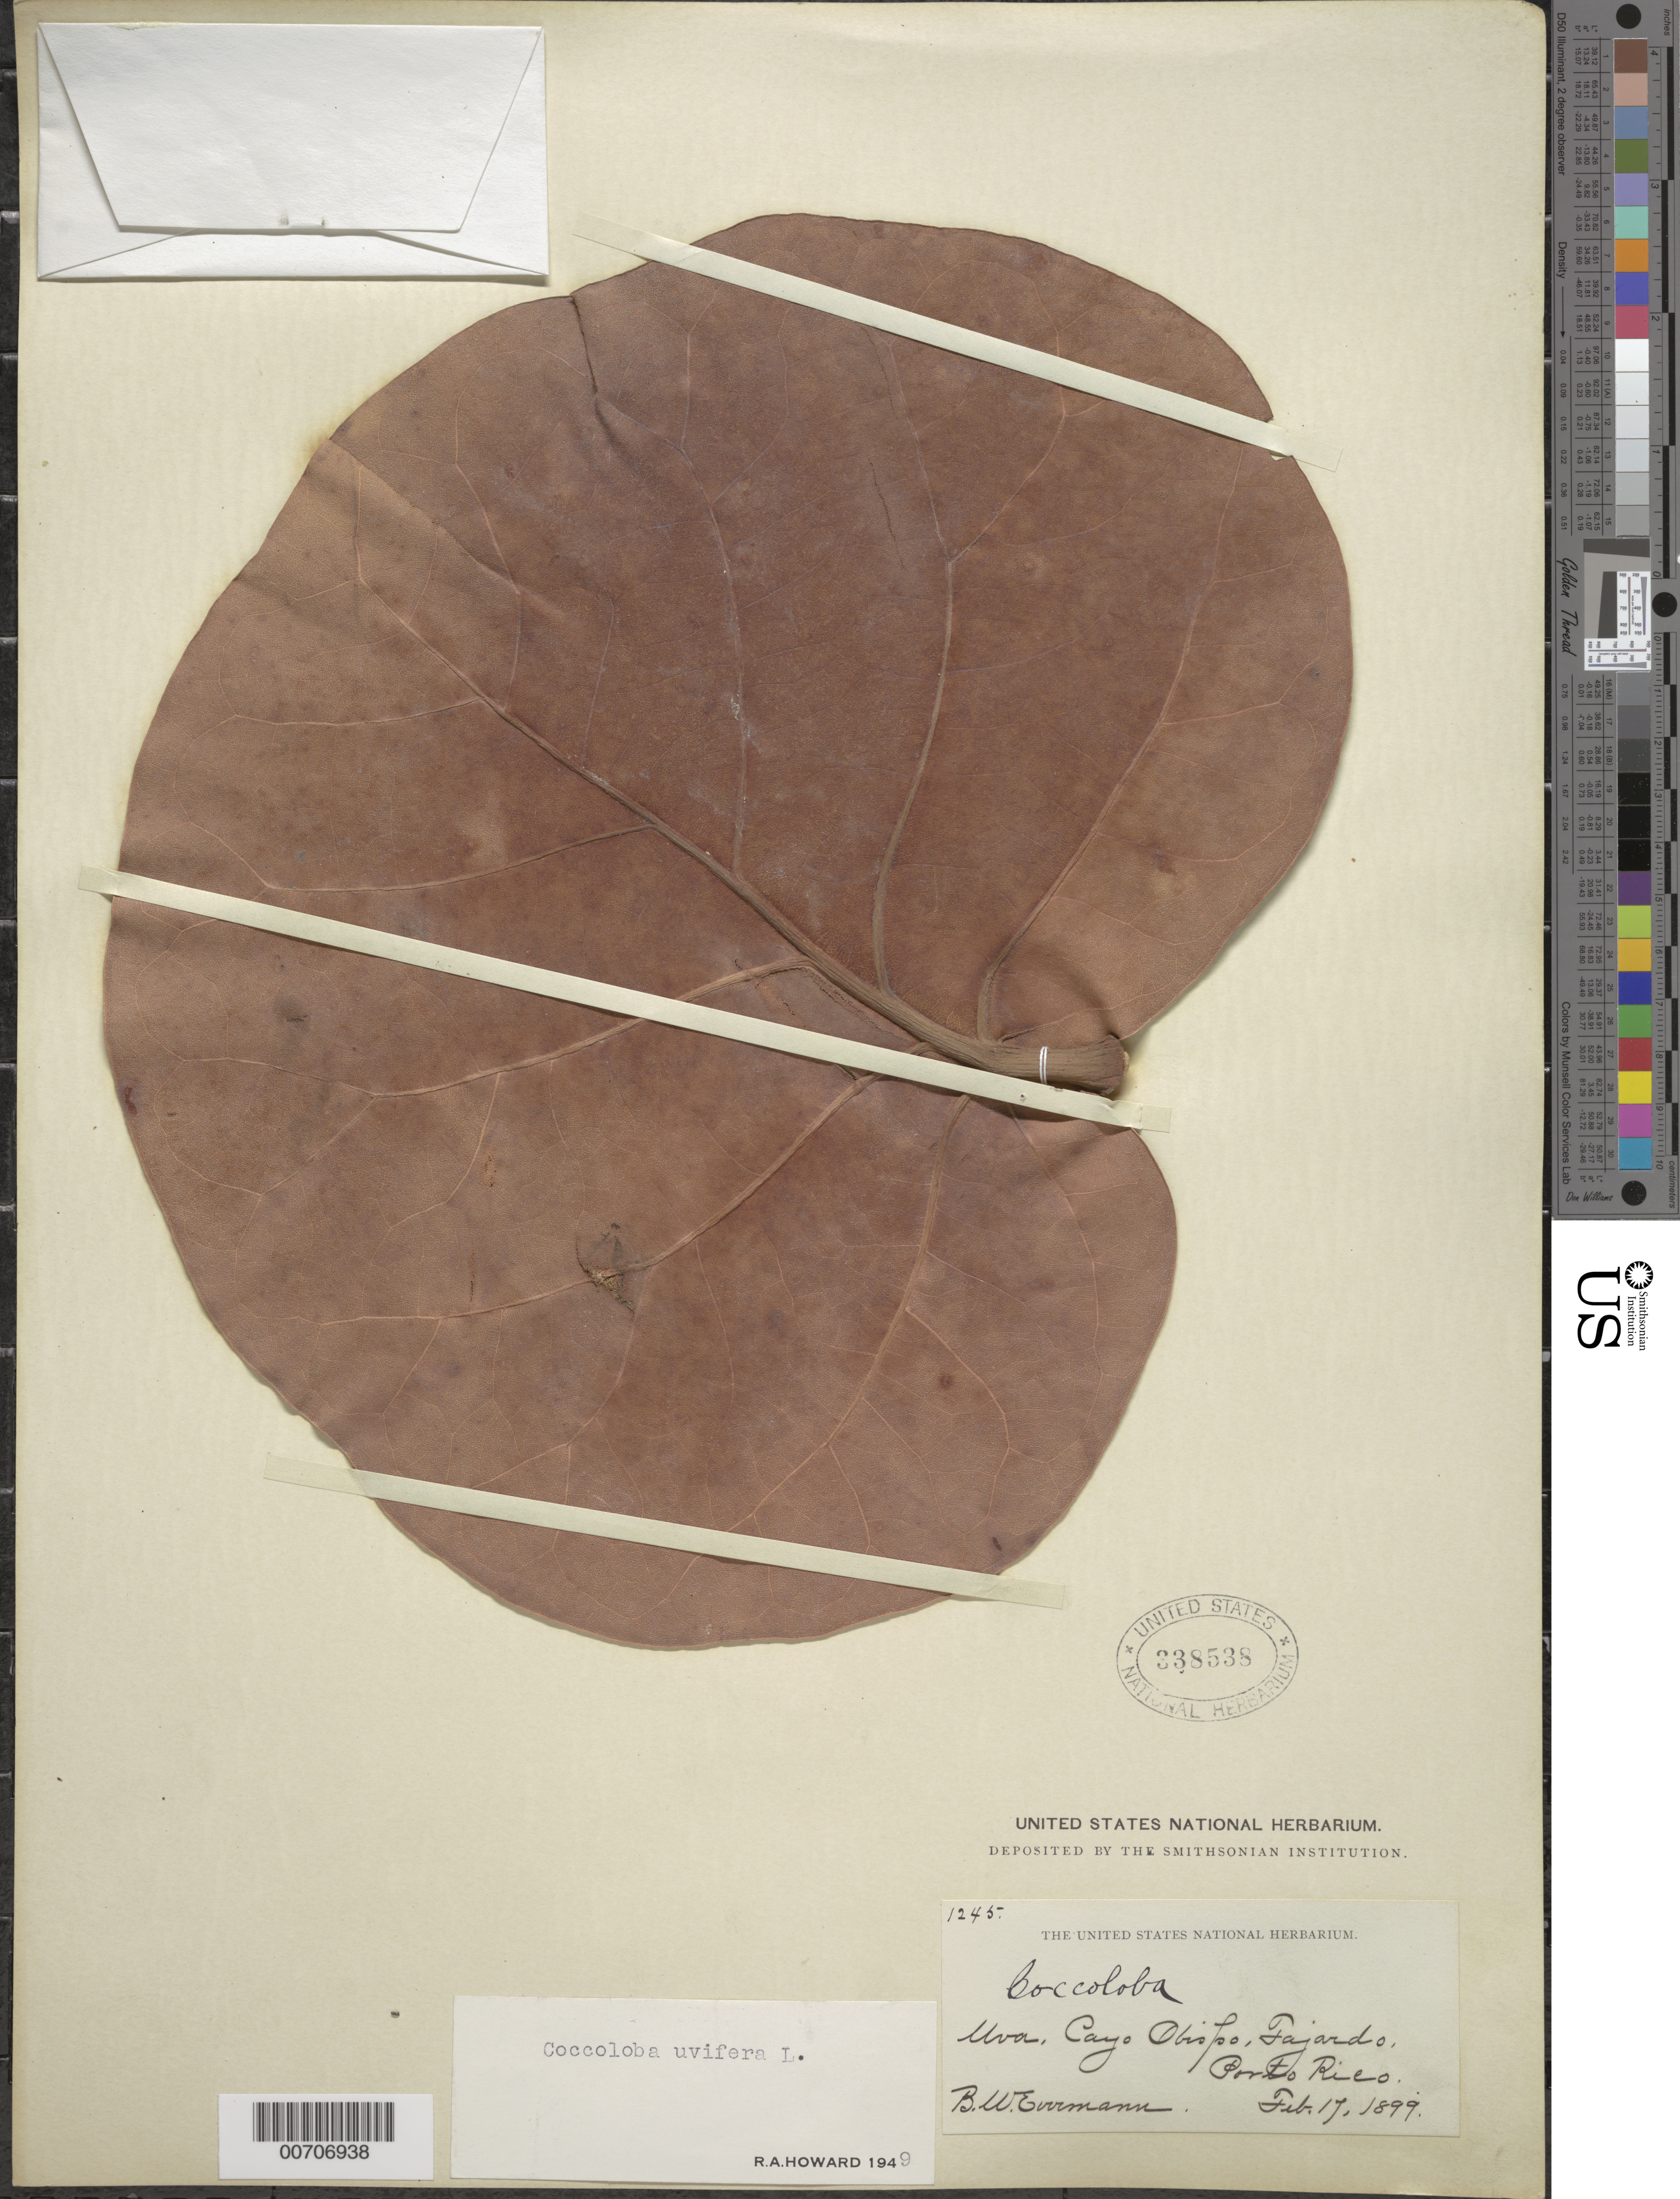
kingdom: Plantae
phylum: Tracheophyta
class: Magnoliopsida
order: Caryophyllales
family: Polygonaceae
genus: Coccoloba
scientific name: Coccoloba x uvifera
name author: L.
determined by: Howard, R. A.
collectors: B. W. Evermann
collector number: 1245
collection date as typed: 17 Feb 1899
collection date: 1899-02-17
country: Puerto Rico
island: Greater Antilles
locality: Fajardo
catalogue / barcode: US 338538